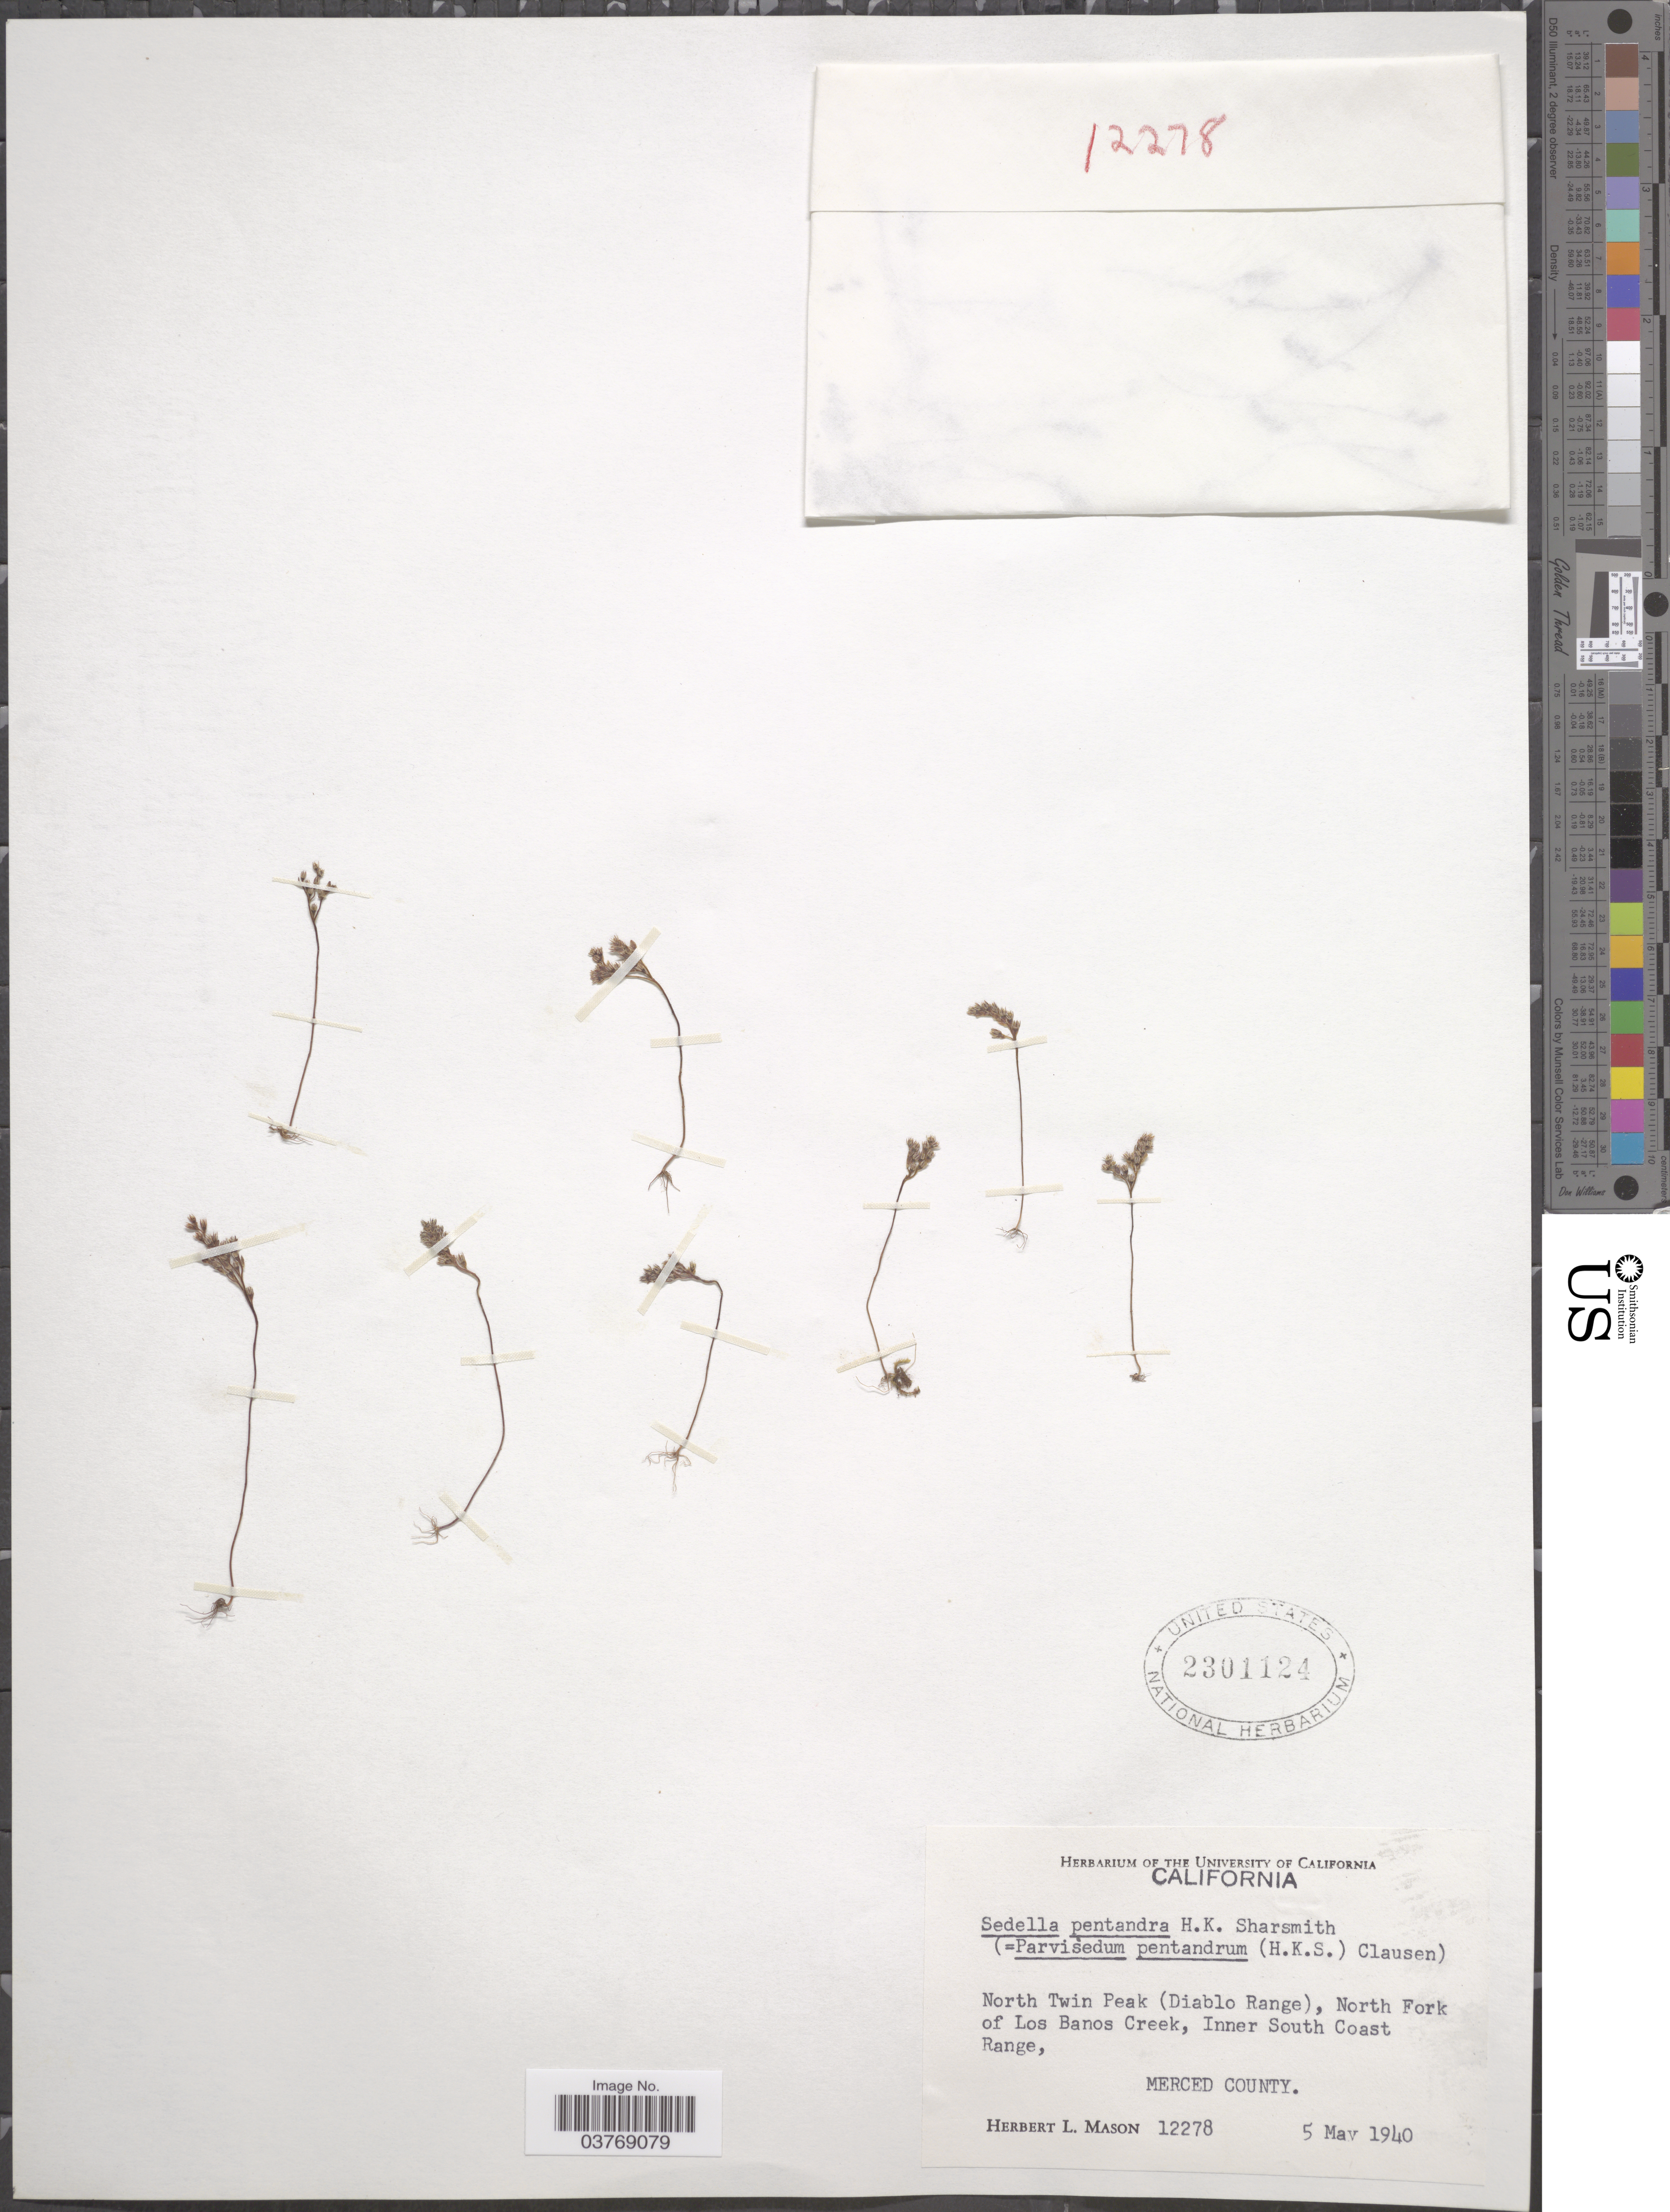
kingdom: Plantae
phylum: Tracheophyta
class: Magnoliopsida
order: Saxifragales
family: Crassulaceae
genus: Sedella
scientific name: Sedella pentandra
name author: H. Sharsm.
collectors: H. L. Mason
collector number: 12278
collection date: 1940-05-05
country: United States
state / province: California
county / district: Merced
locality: North Twin Peak ( Diablo Range), North Fork of Los Banos Creek, Inner South Coast Range. Merced County.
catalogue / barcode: US 2301124